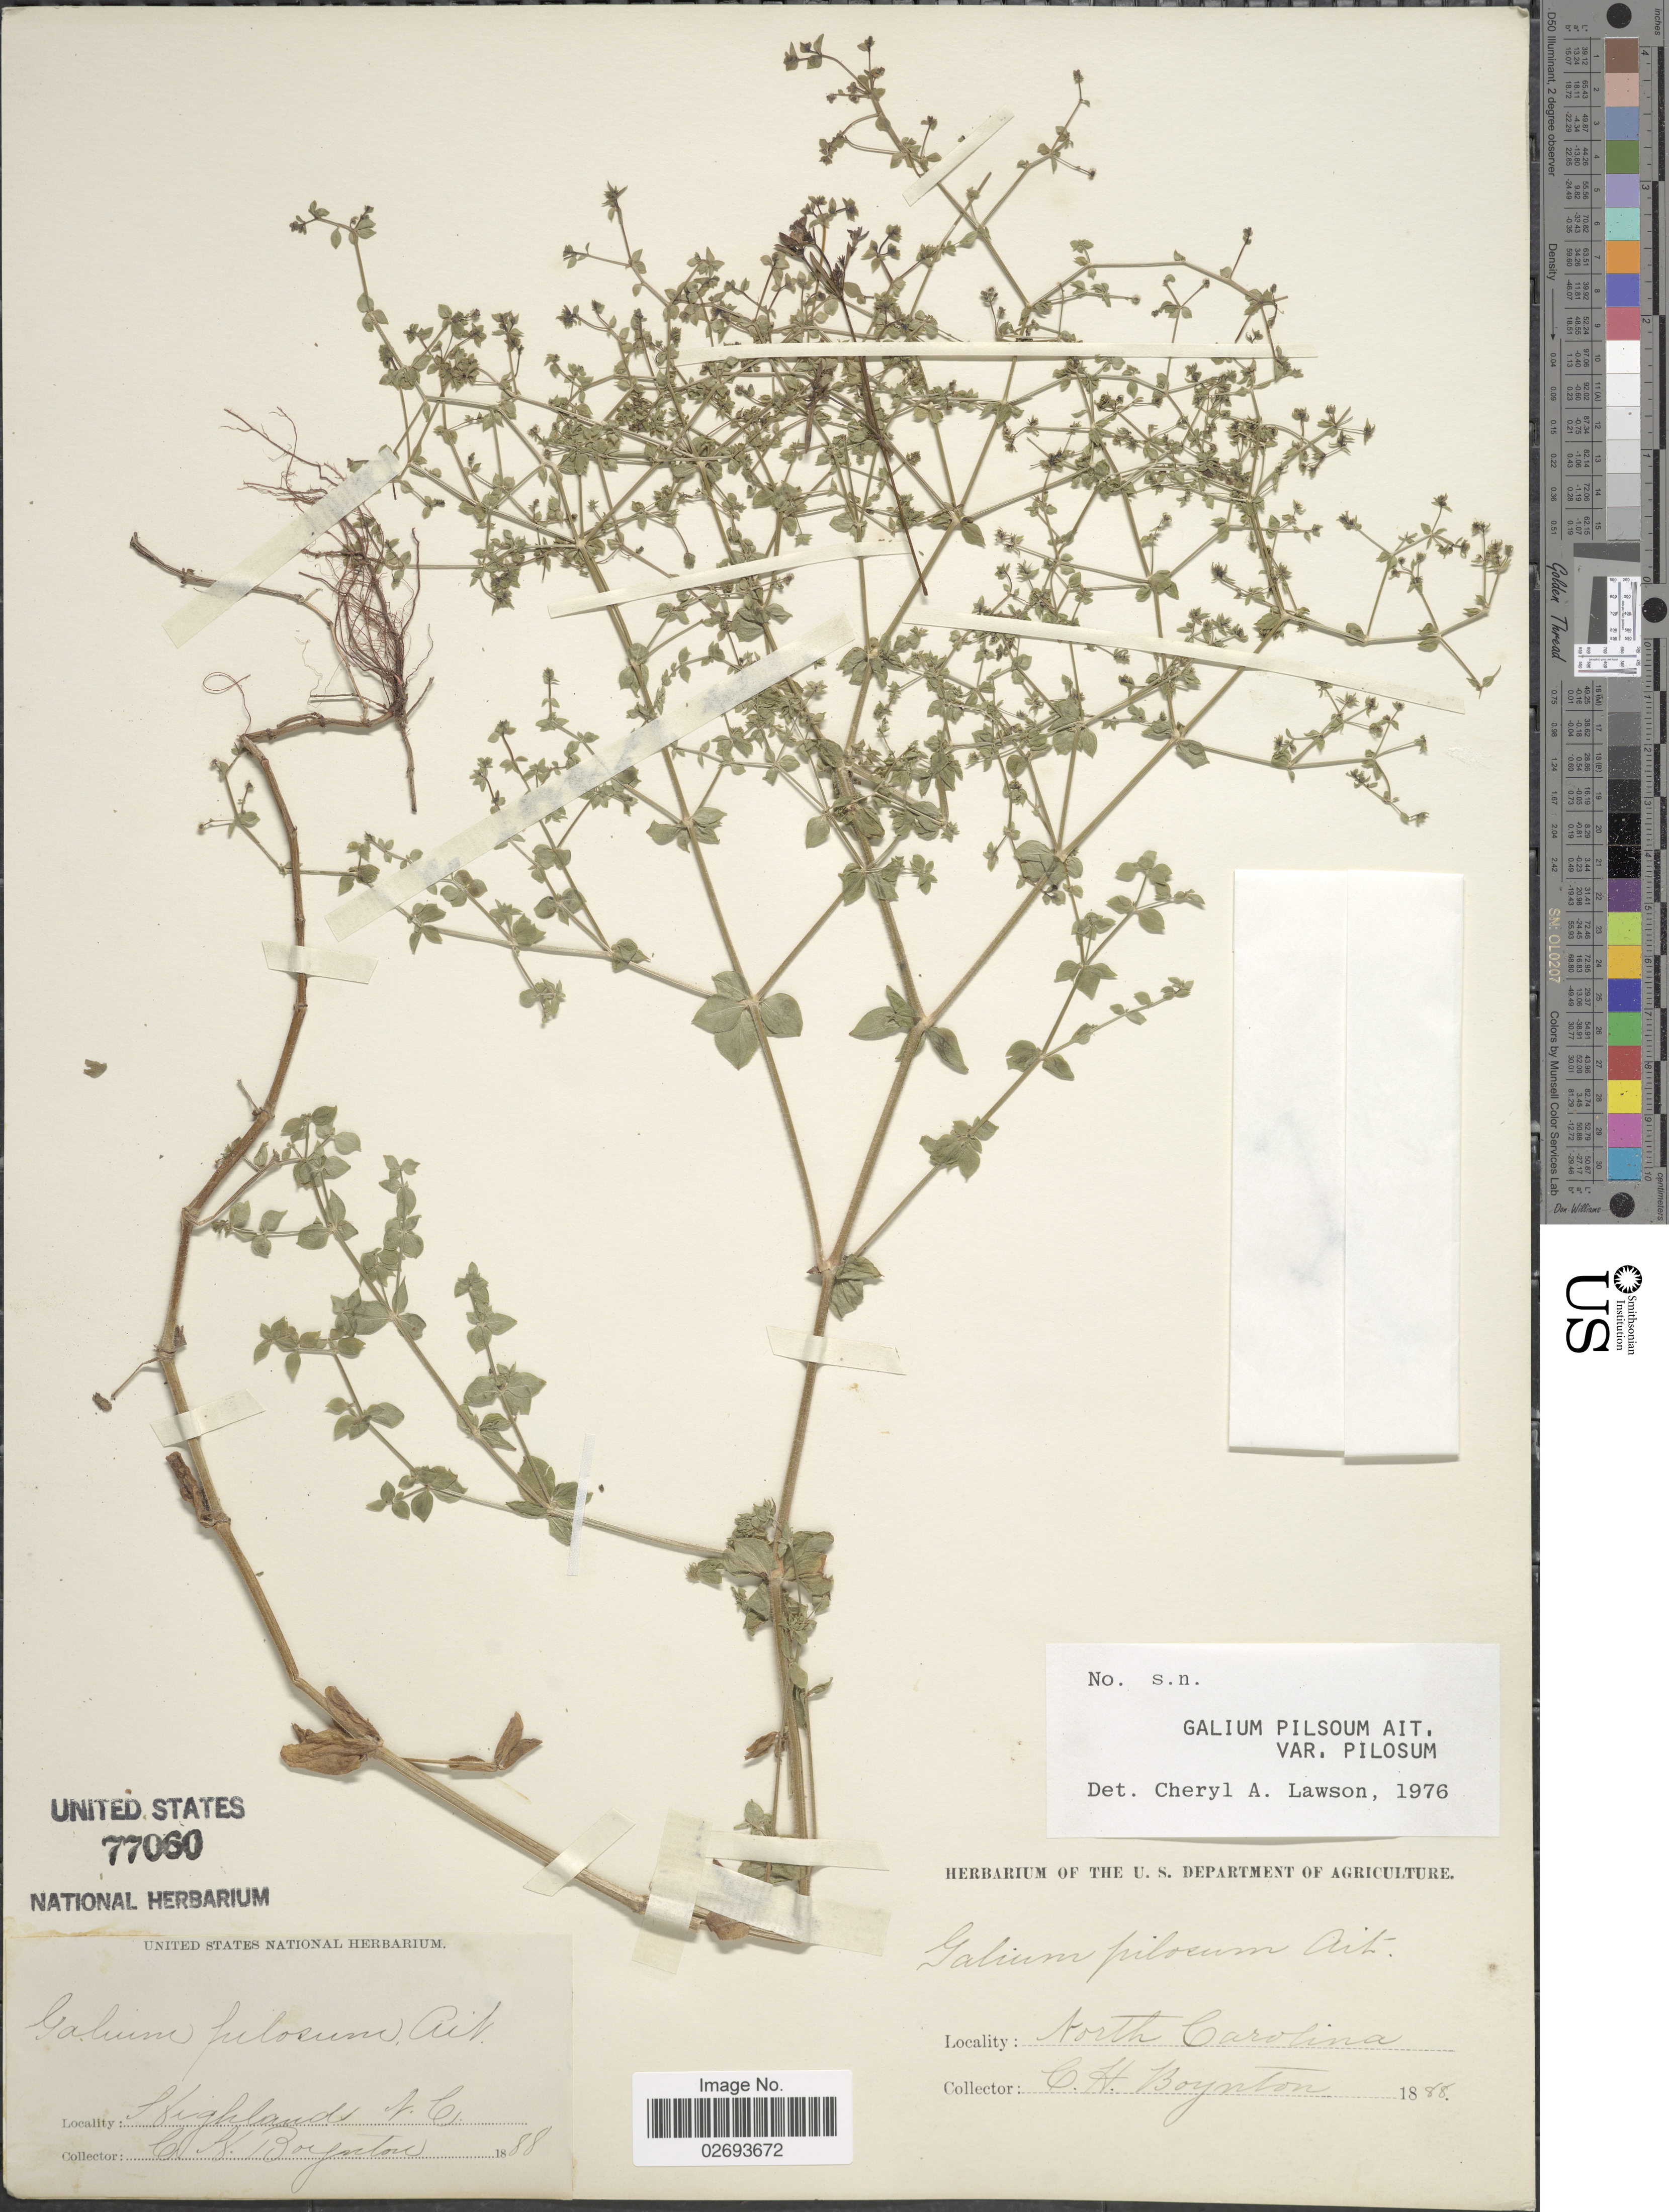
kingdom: Plantae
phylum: Tracheophyta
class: Magnoliopsida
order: Gentianales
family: Rubiaceae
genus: Galium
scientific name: Galium pilosum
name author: Aiton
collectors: C. Boynton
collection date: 1888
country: United States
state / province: North Carolina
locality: Highlands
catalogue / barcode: US 77060